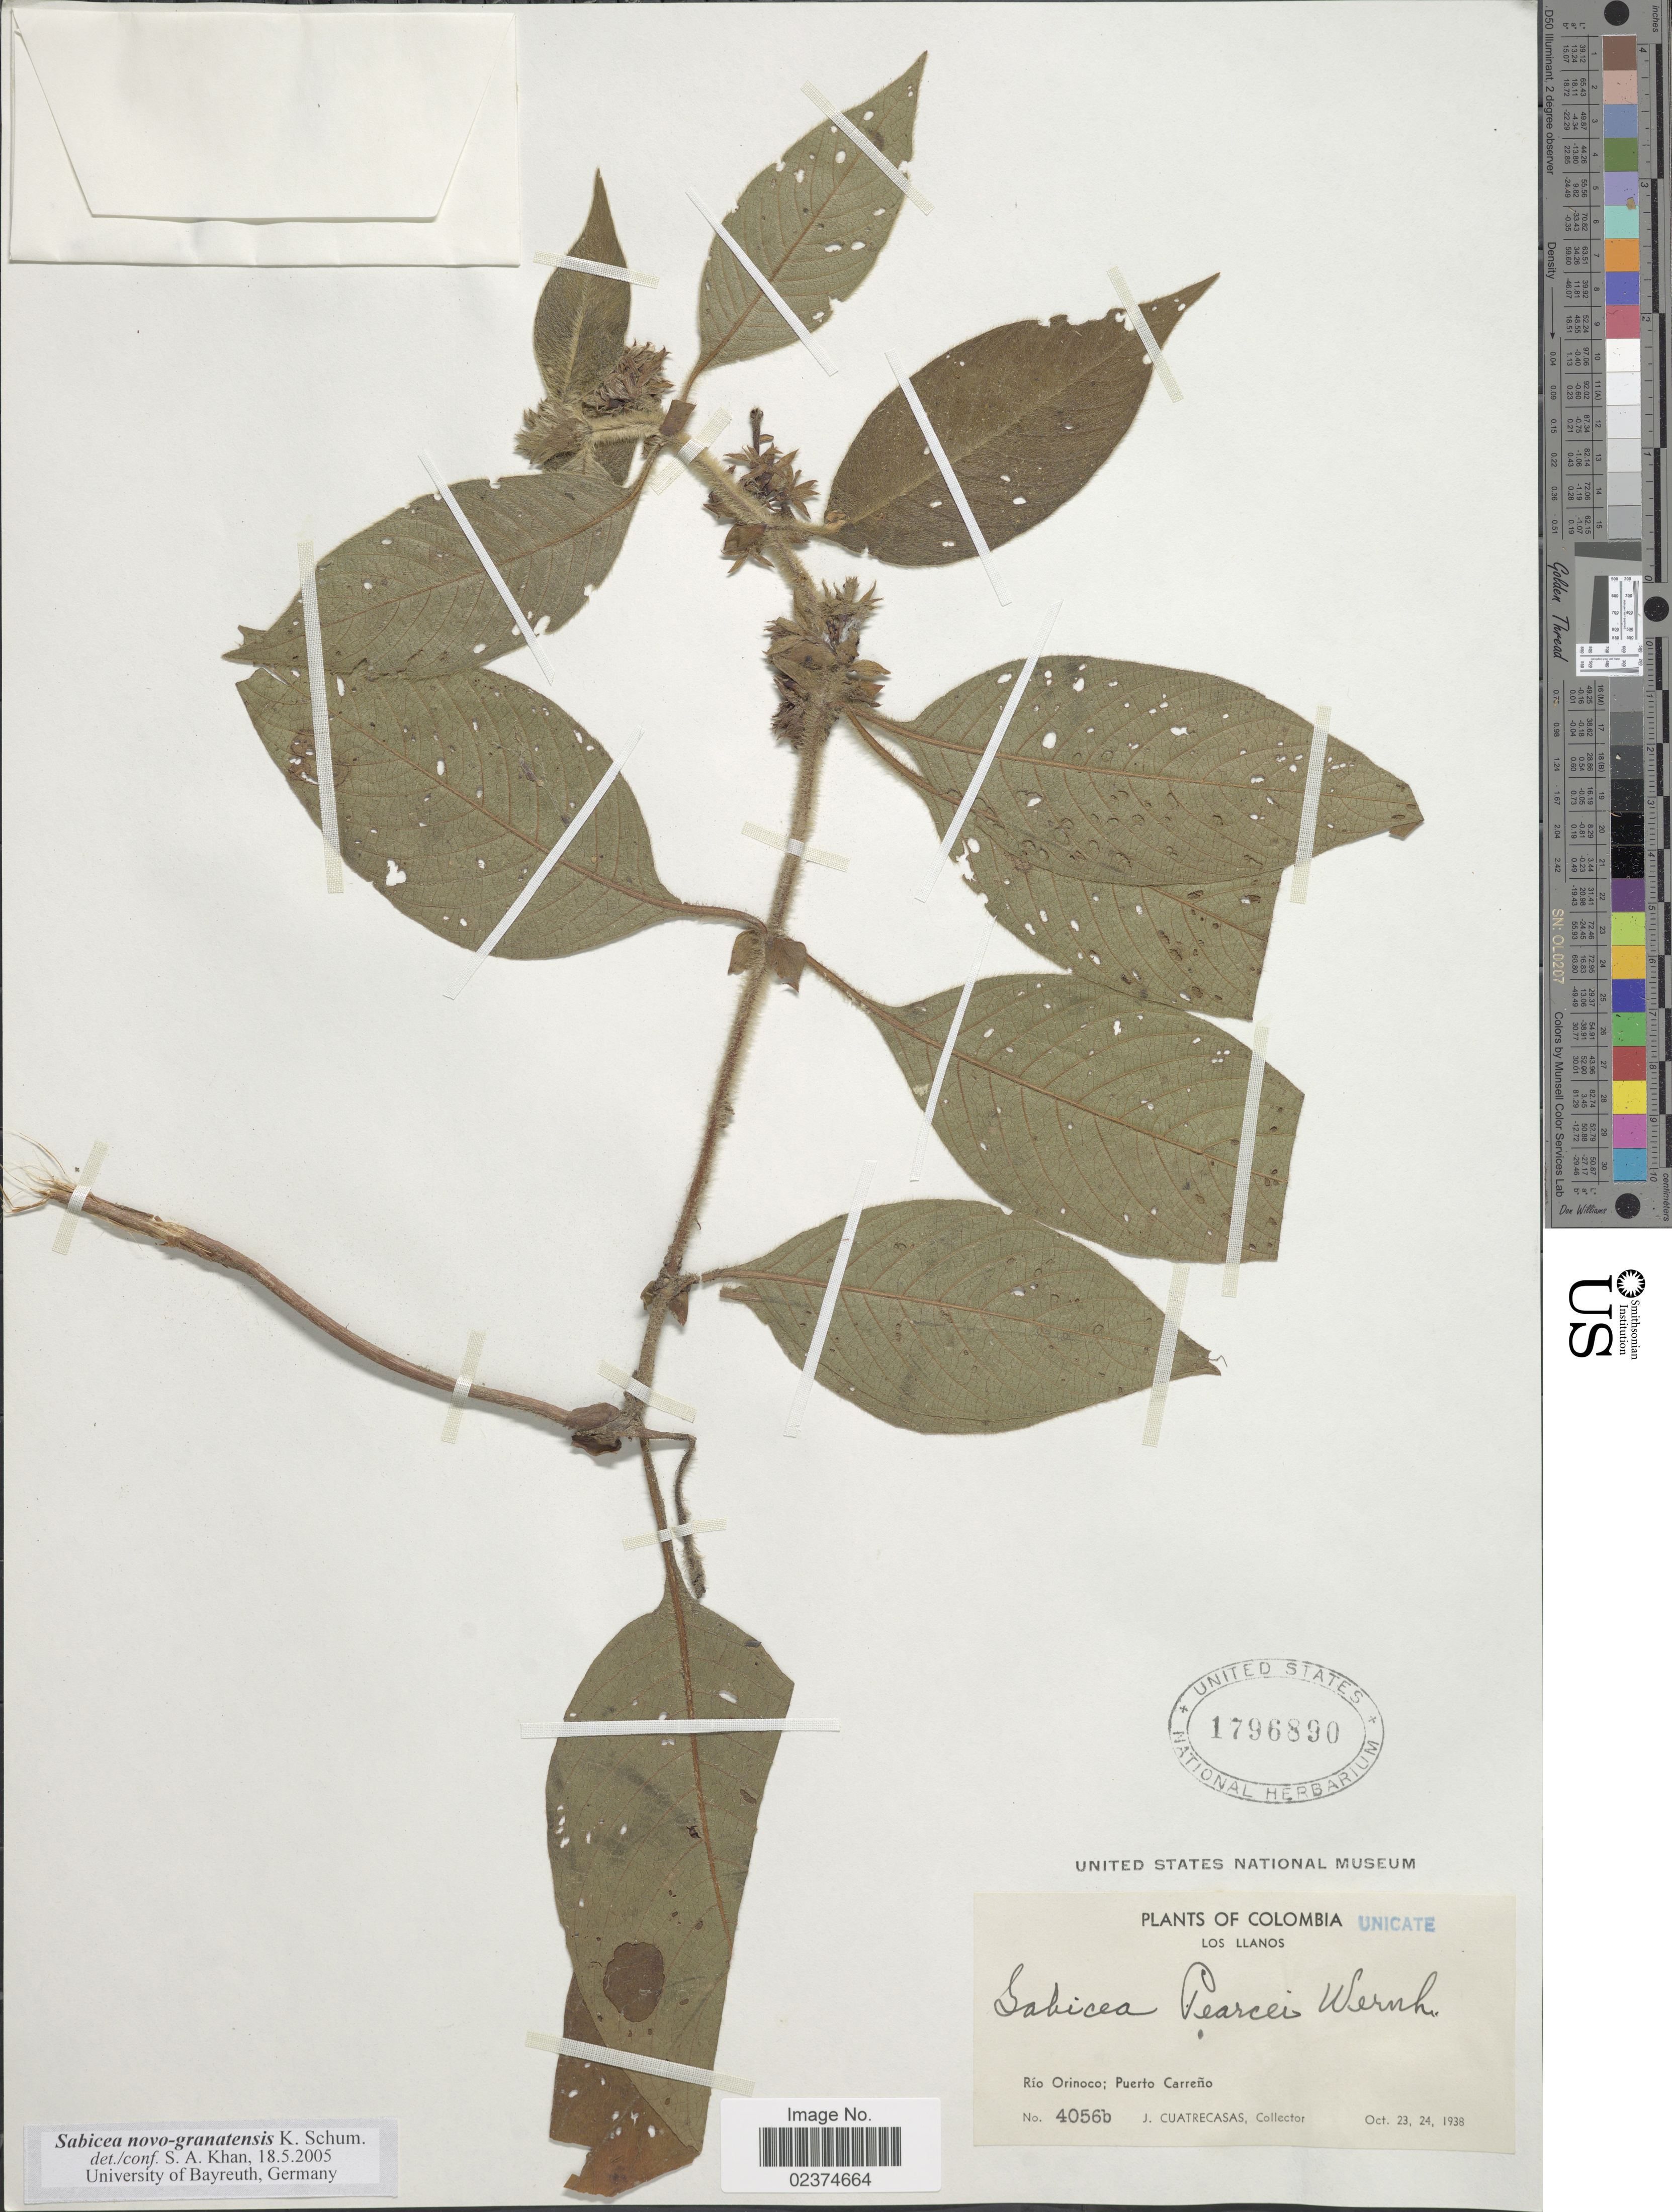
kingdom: Plantae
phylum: Tracheophyta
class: Magnoliopsida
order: Gentianales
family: Rubiaceae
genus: Sabicea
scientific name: Sabicea novogranatensis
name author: K. Schum.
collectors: J. Cuatrecasas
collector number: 4056b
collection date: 1938-10-23/1938-10-24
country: Colombia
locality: Los Llanos, Rio Orinoco; Puerto Carreno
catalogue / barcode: US 1796890